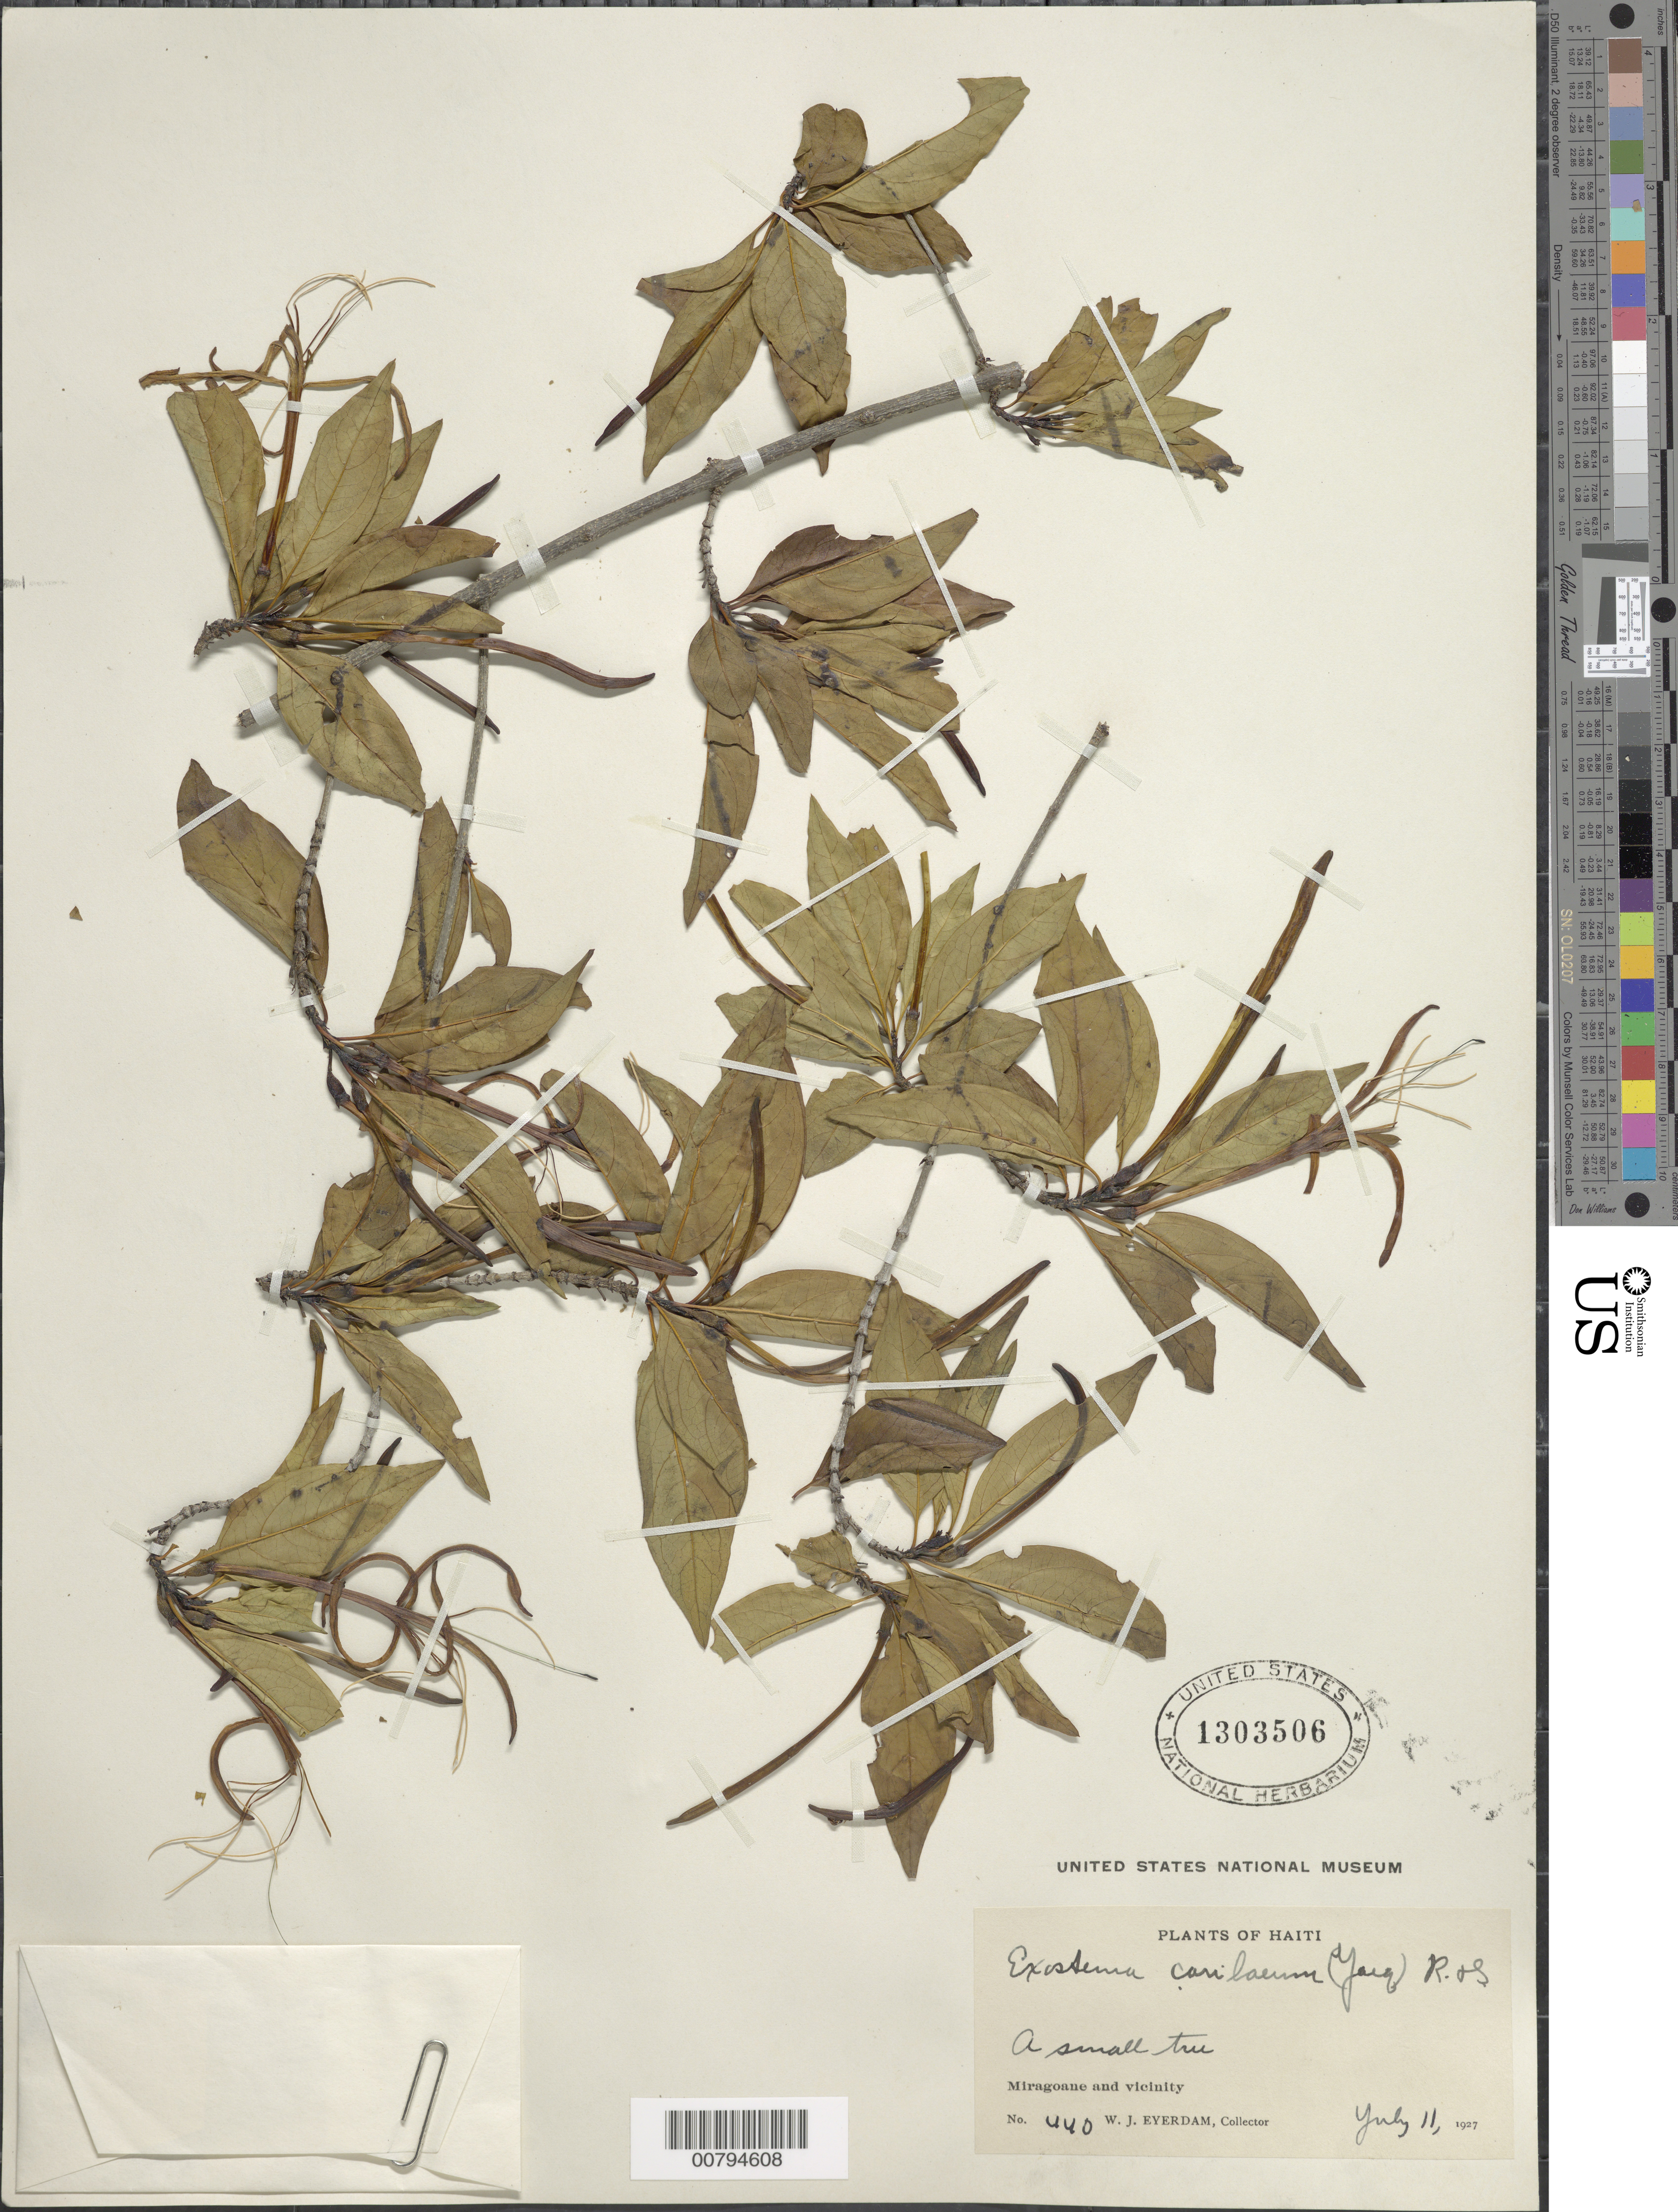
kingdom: Plantae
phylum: Tracheophyta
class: Magnoliopsida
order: Gentianales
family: Rubiaceae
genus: Exostema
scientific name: Exostema caribaeum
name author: (Jacq.) Roem. & Schult.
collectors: W. J. Eyerdam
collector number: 440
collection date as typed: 11 Jul 1927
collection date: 1927-07-11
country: Haiti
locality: Miragoane and vicinity.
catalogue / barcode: US 1303506